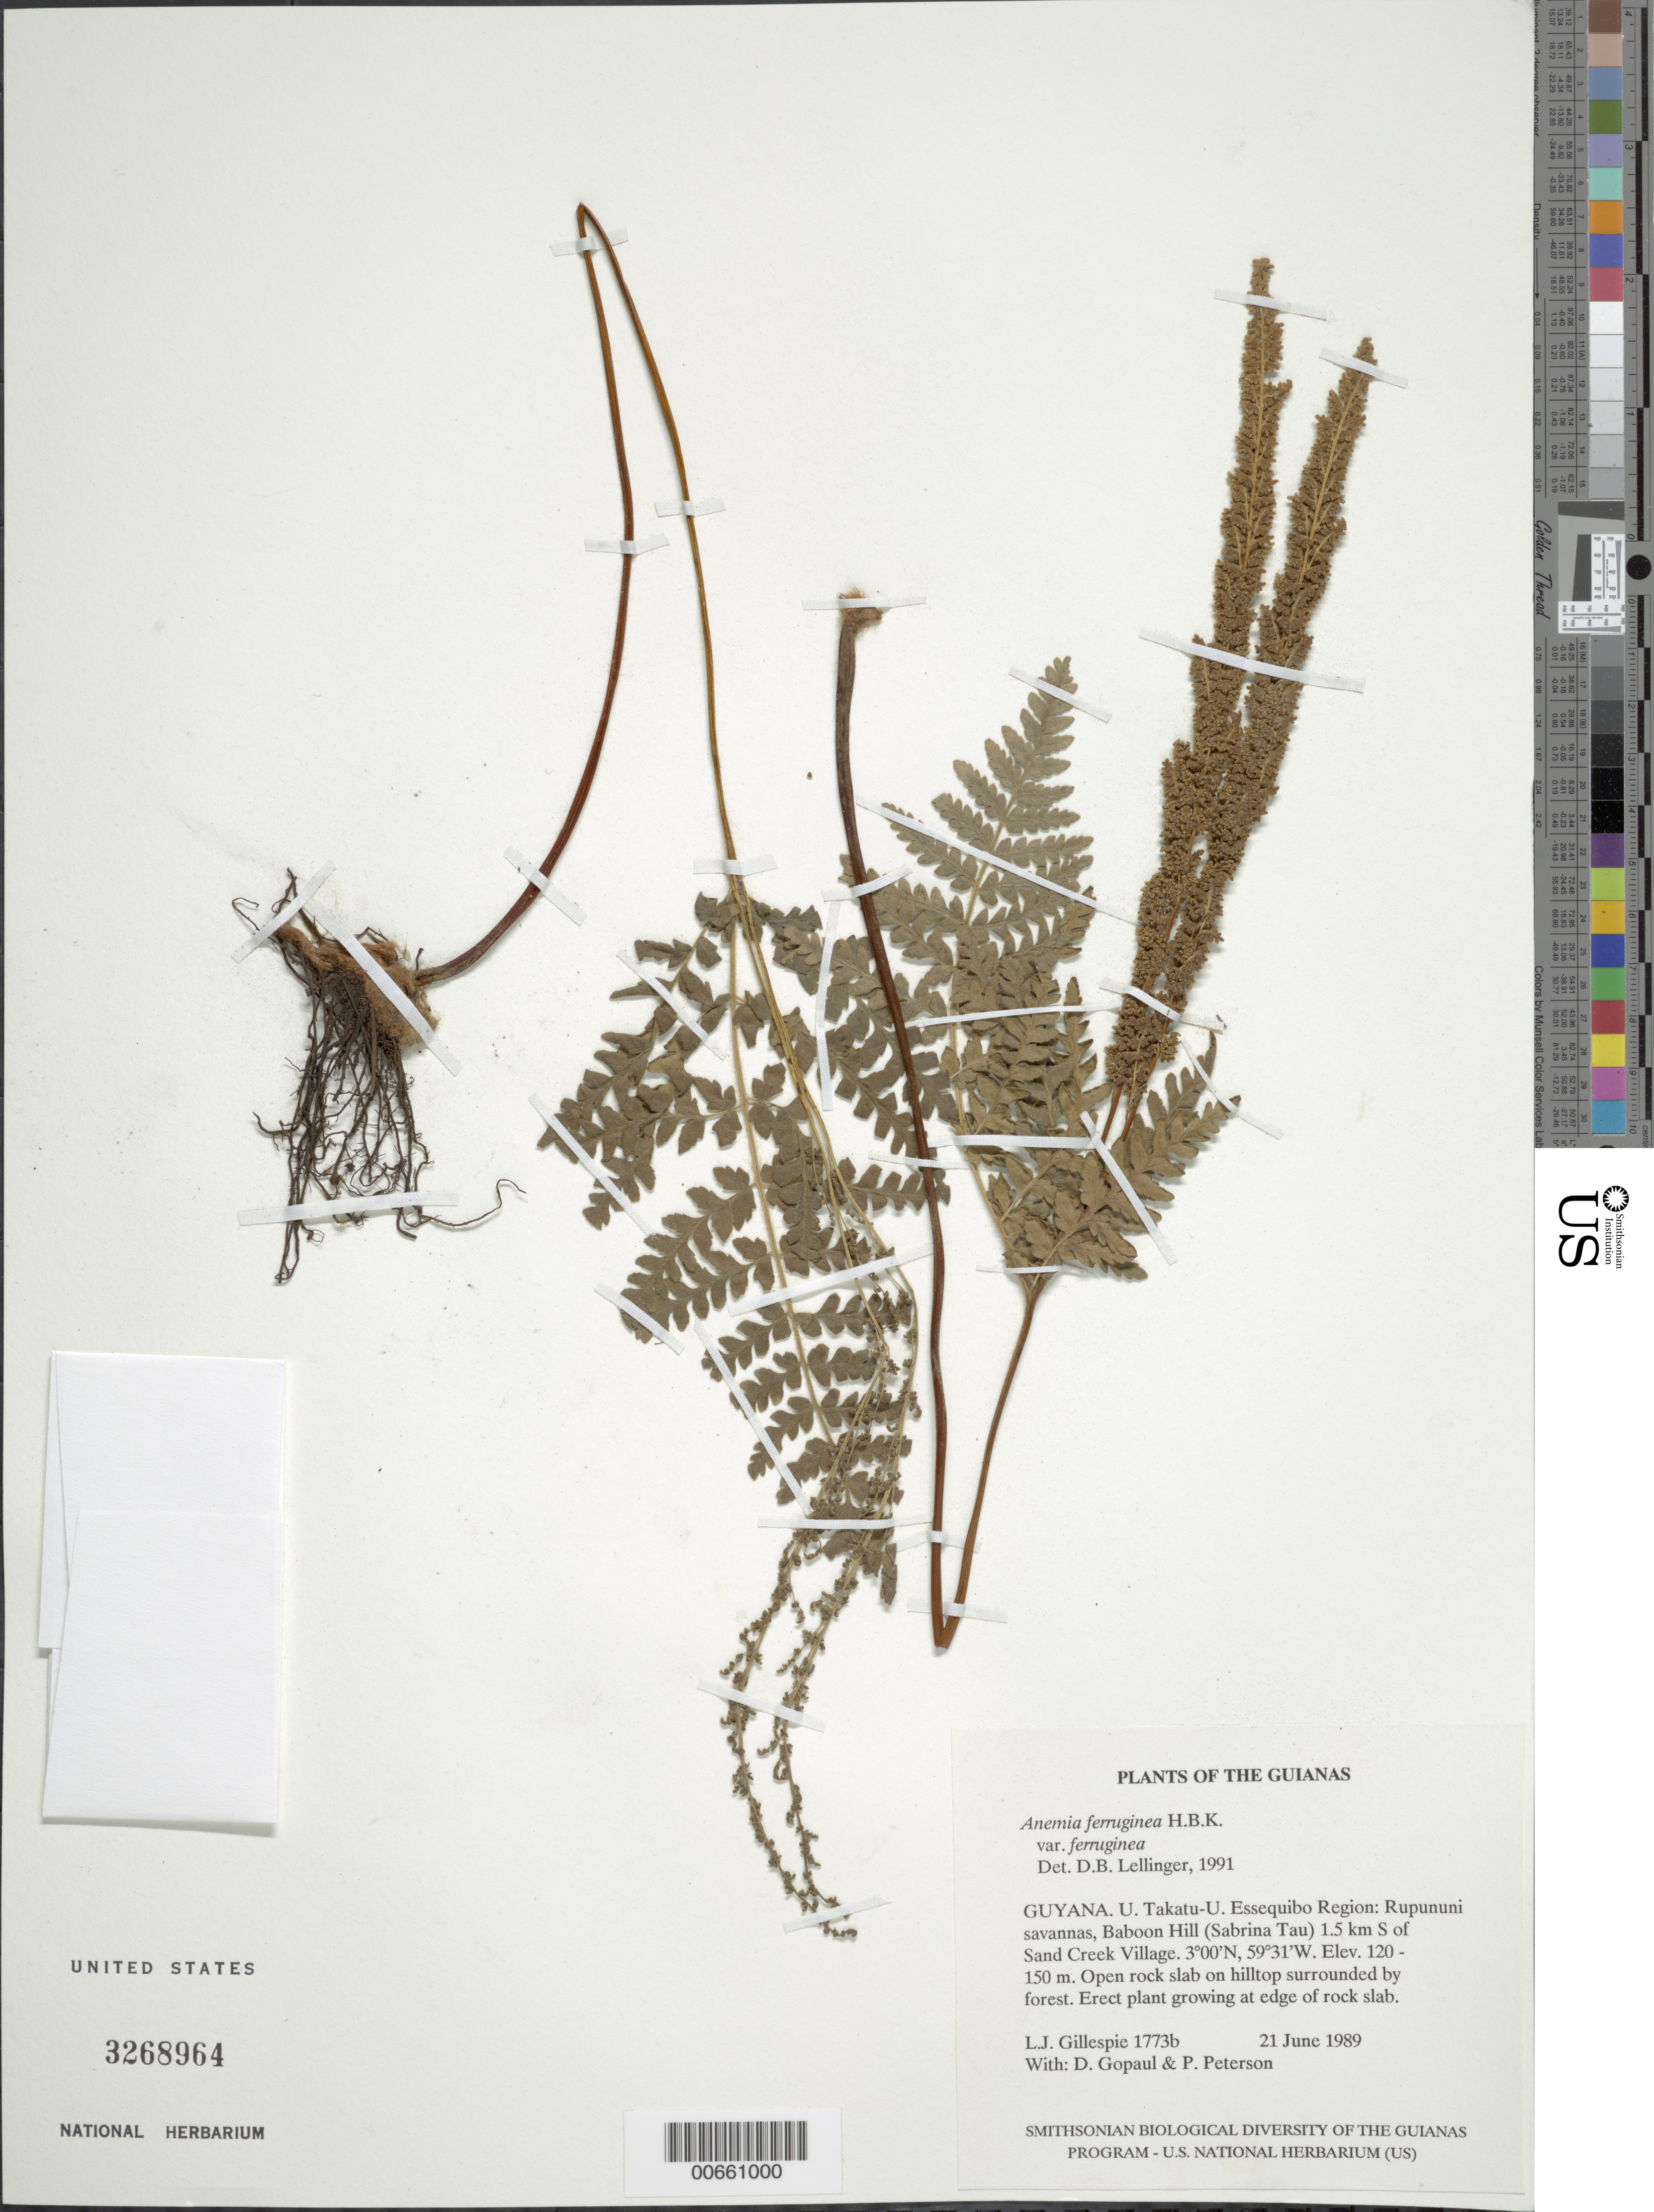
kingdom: Plantae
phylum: Tracheophyta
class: Polypodiopsida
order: Schizaeales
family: Anemiaceae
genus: Anemia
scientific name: Anemia ferruginea var. ferruginea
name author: Kunth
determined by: Lellinger, David B., (BOT), Smithsonian Institution - National Museum of Natural History (UNITED STATES)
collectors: L. J. Gillespie, D. Gopaul & P. M. Peterson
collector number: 1773 b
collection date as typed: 23 June 1989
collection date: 1989-06-23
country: Guyana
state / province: U. Takutu-U. Essequibo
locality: Rupununi savannas, Baboon Hill (Sabrina Tau) 1.5 km S of Sand Creek Village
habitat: Open rock slab on hilltop surrounded by forest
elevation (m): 330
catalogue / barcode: US 3268964